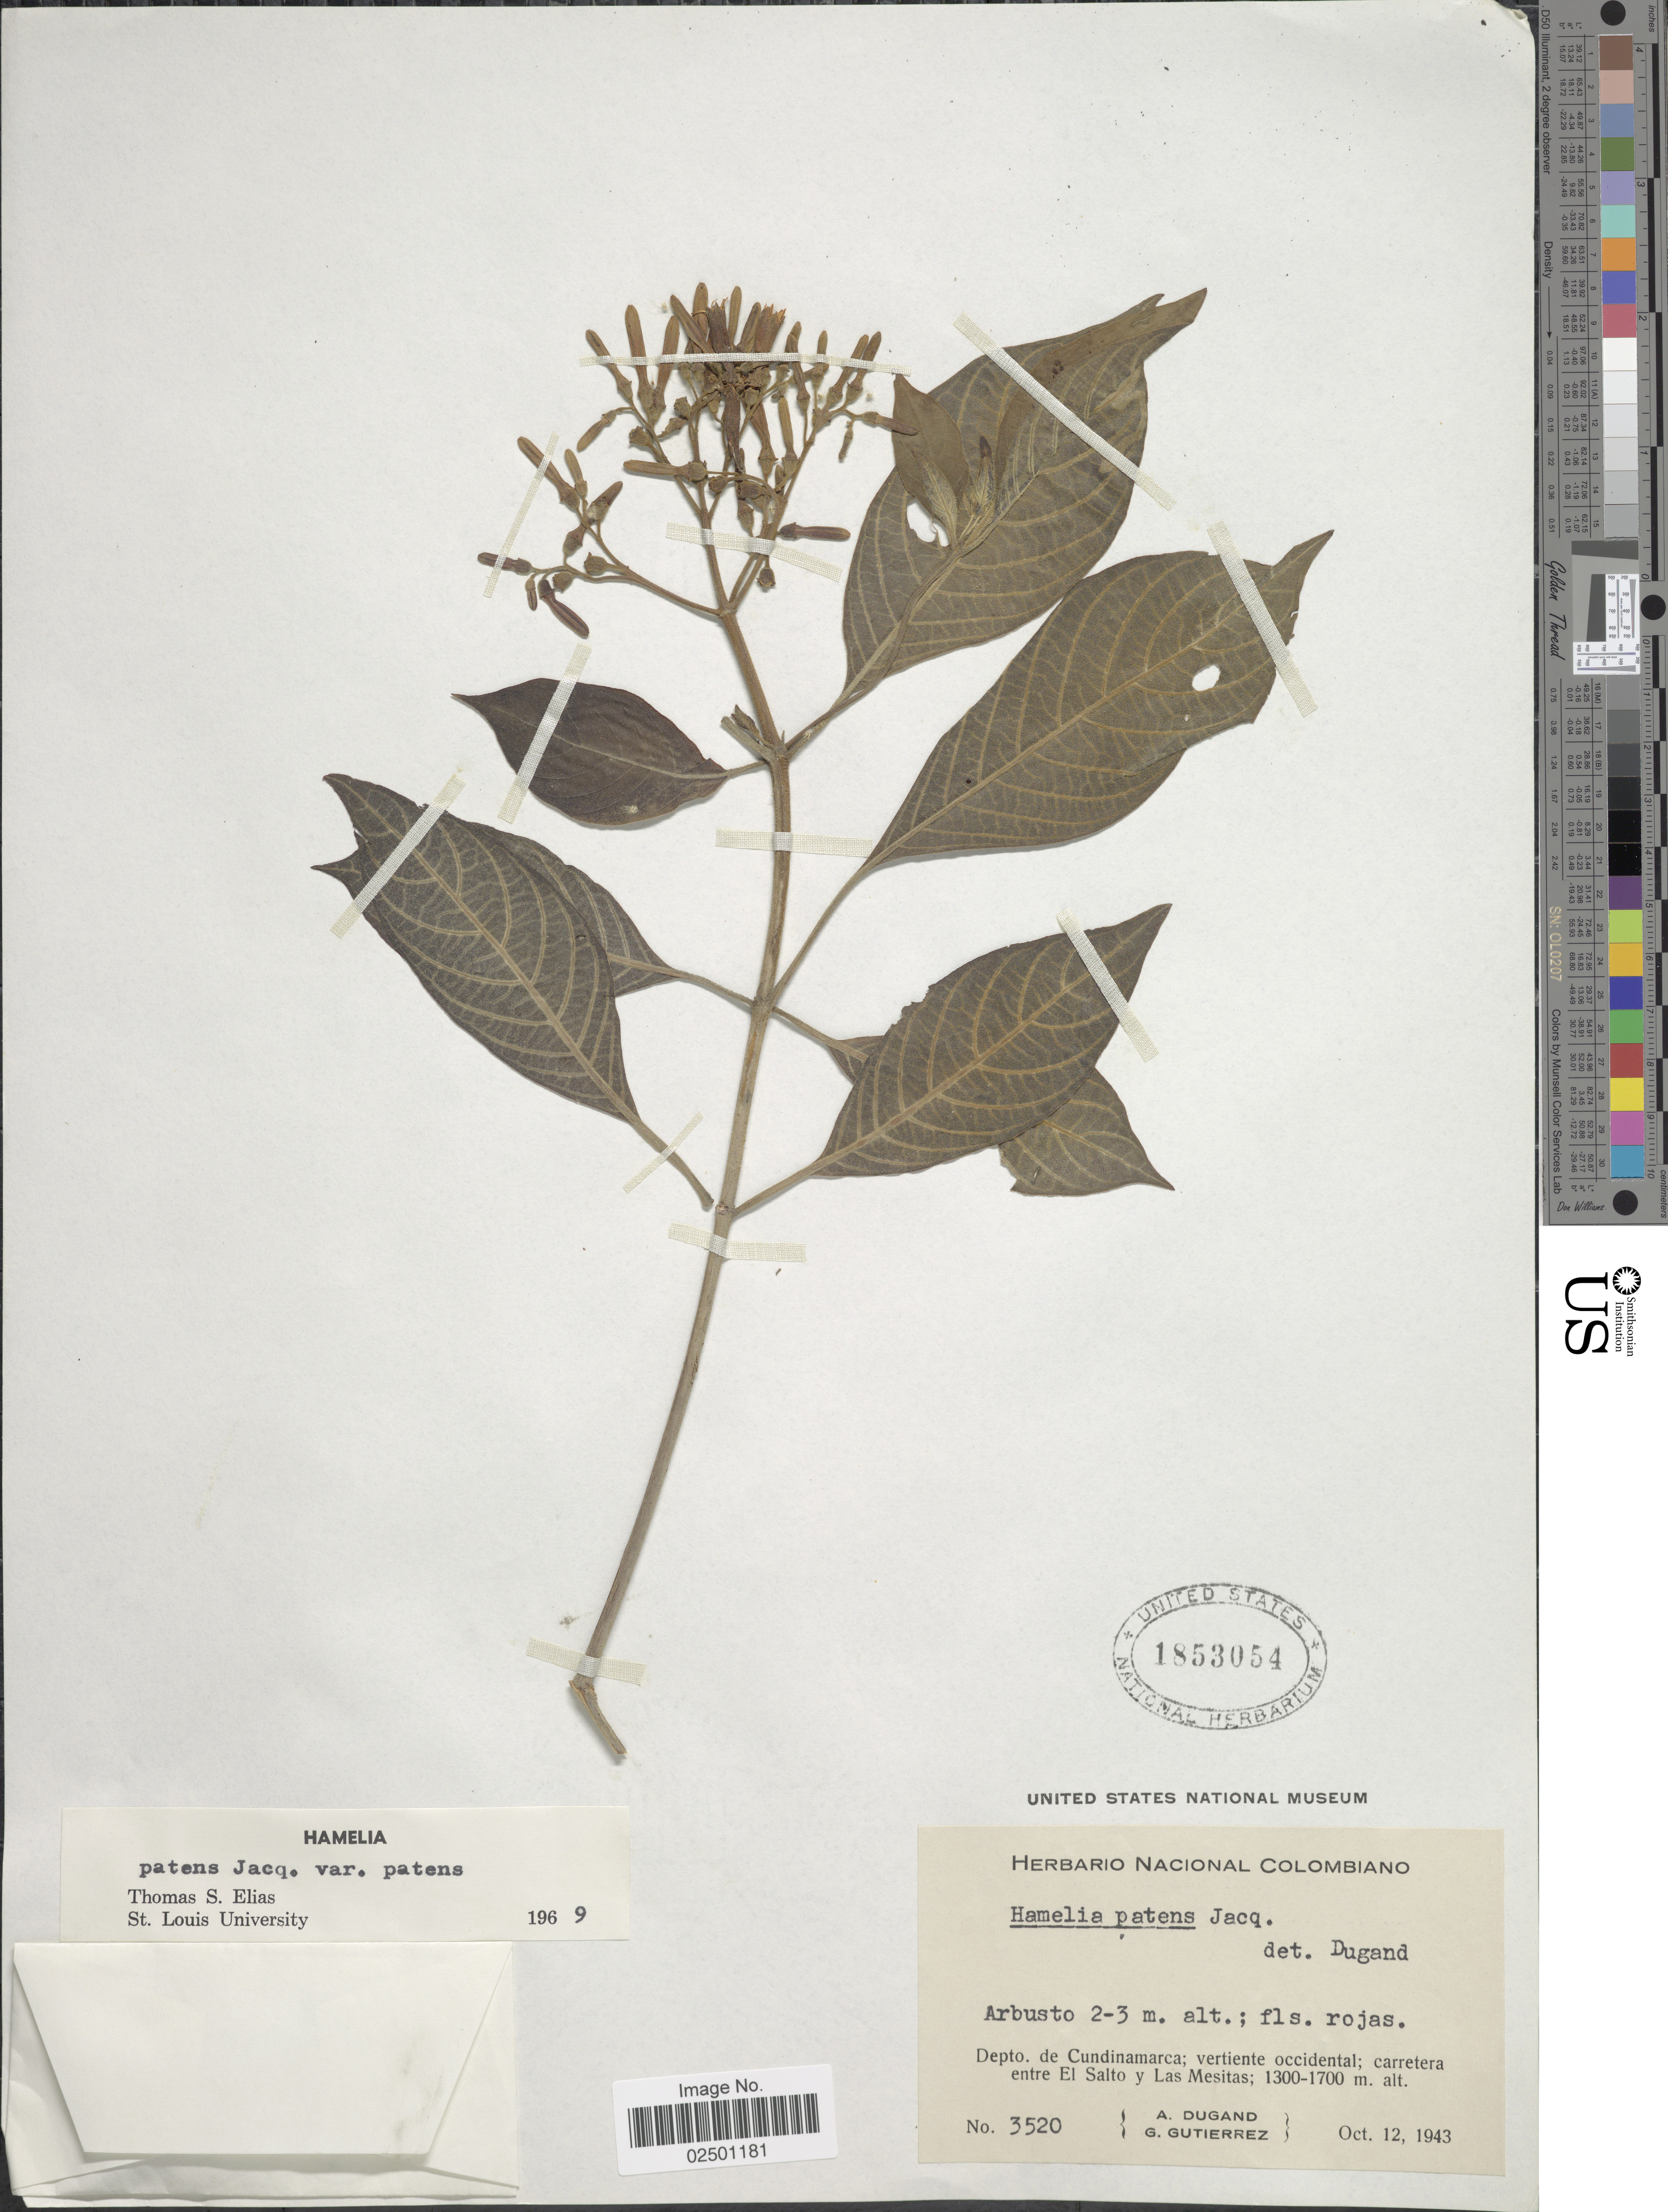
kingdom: Plantae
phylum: Tracheophyta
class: Magnoliopsida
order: Gentianales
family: Rubiaceae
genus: Hamelia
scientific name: Hamelia patens var. patens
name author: Jacq.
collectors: A. Dugand & G. Gutierrez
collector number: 3520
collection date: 1943-10-12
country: Colombia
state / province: Cundinamarca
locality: Depto. de Cundinamarca; vertiente occidental; carretera entre El Salto y Las Mesitas.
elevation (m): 1300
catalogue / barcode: US 1853054